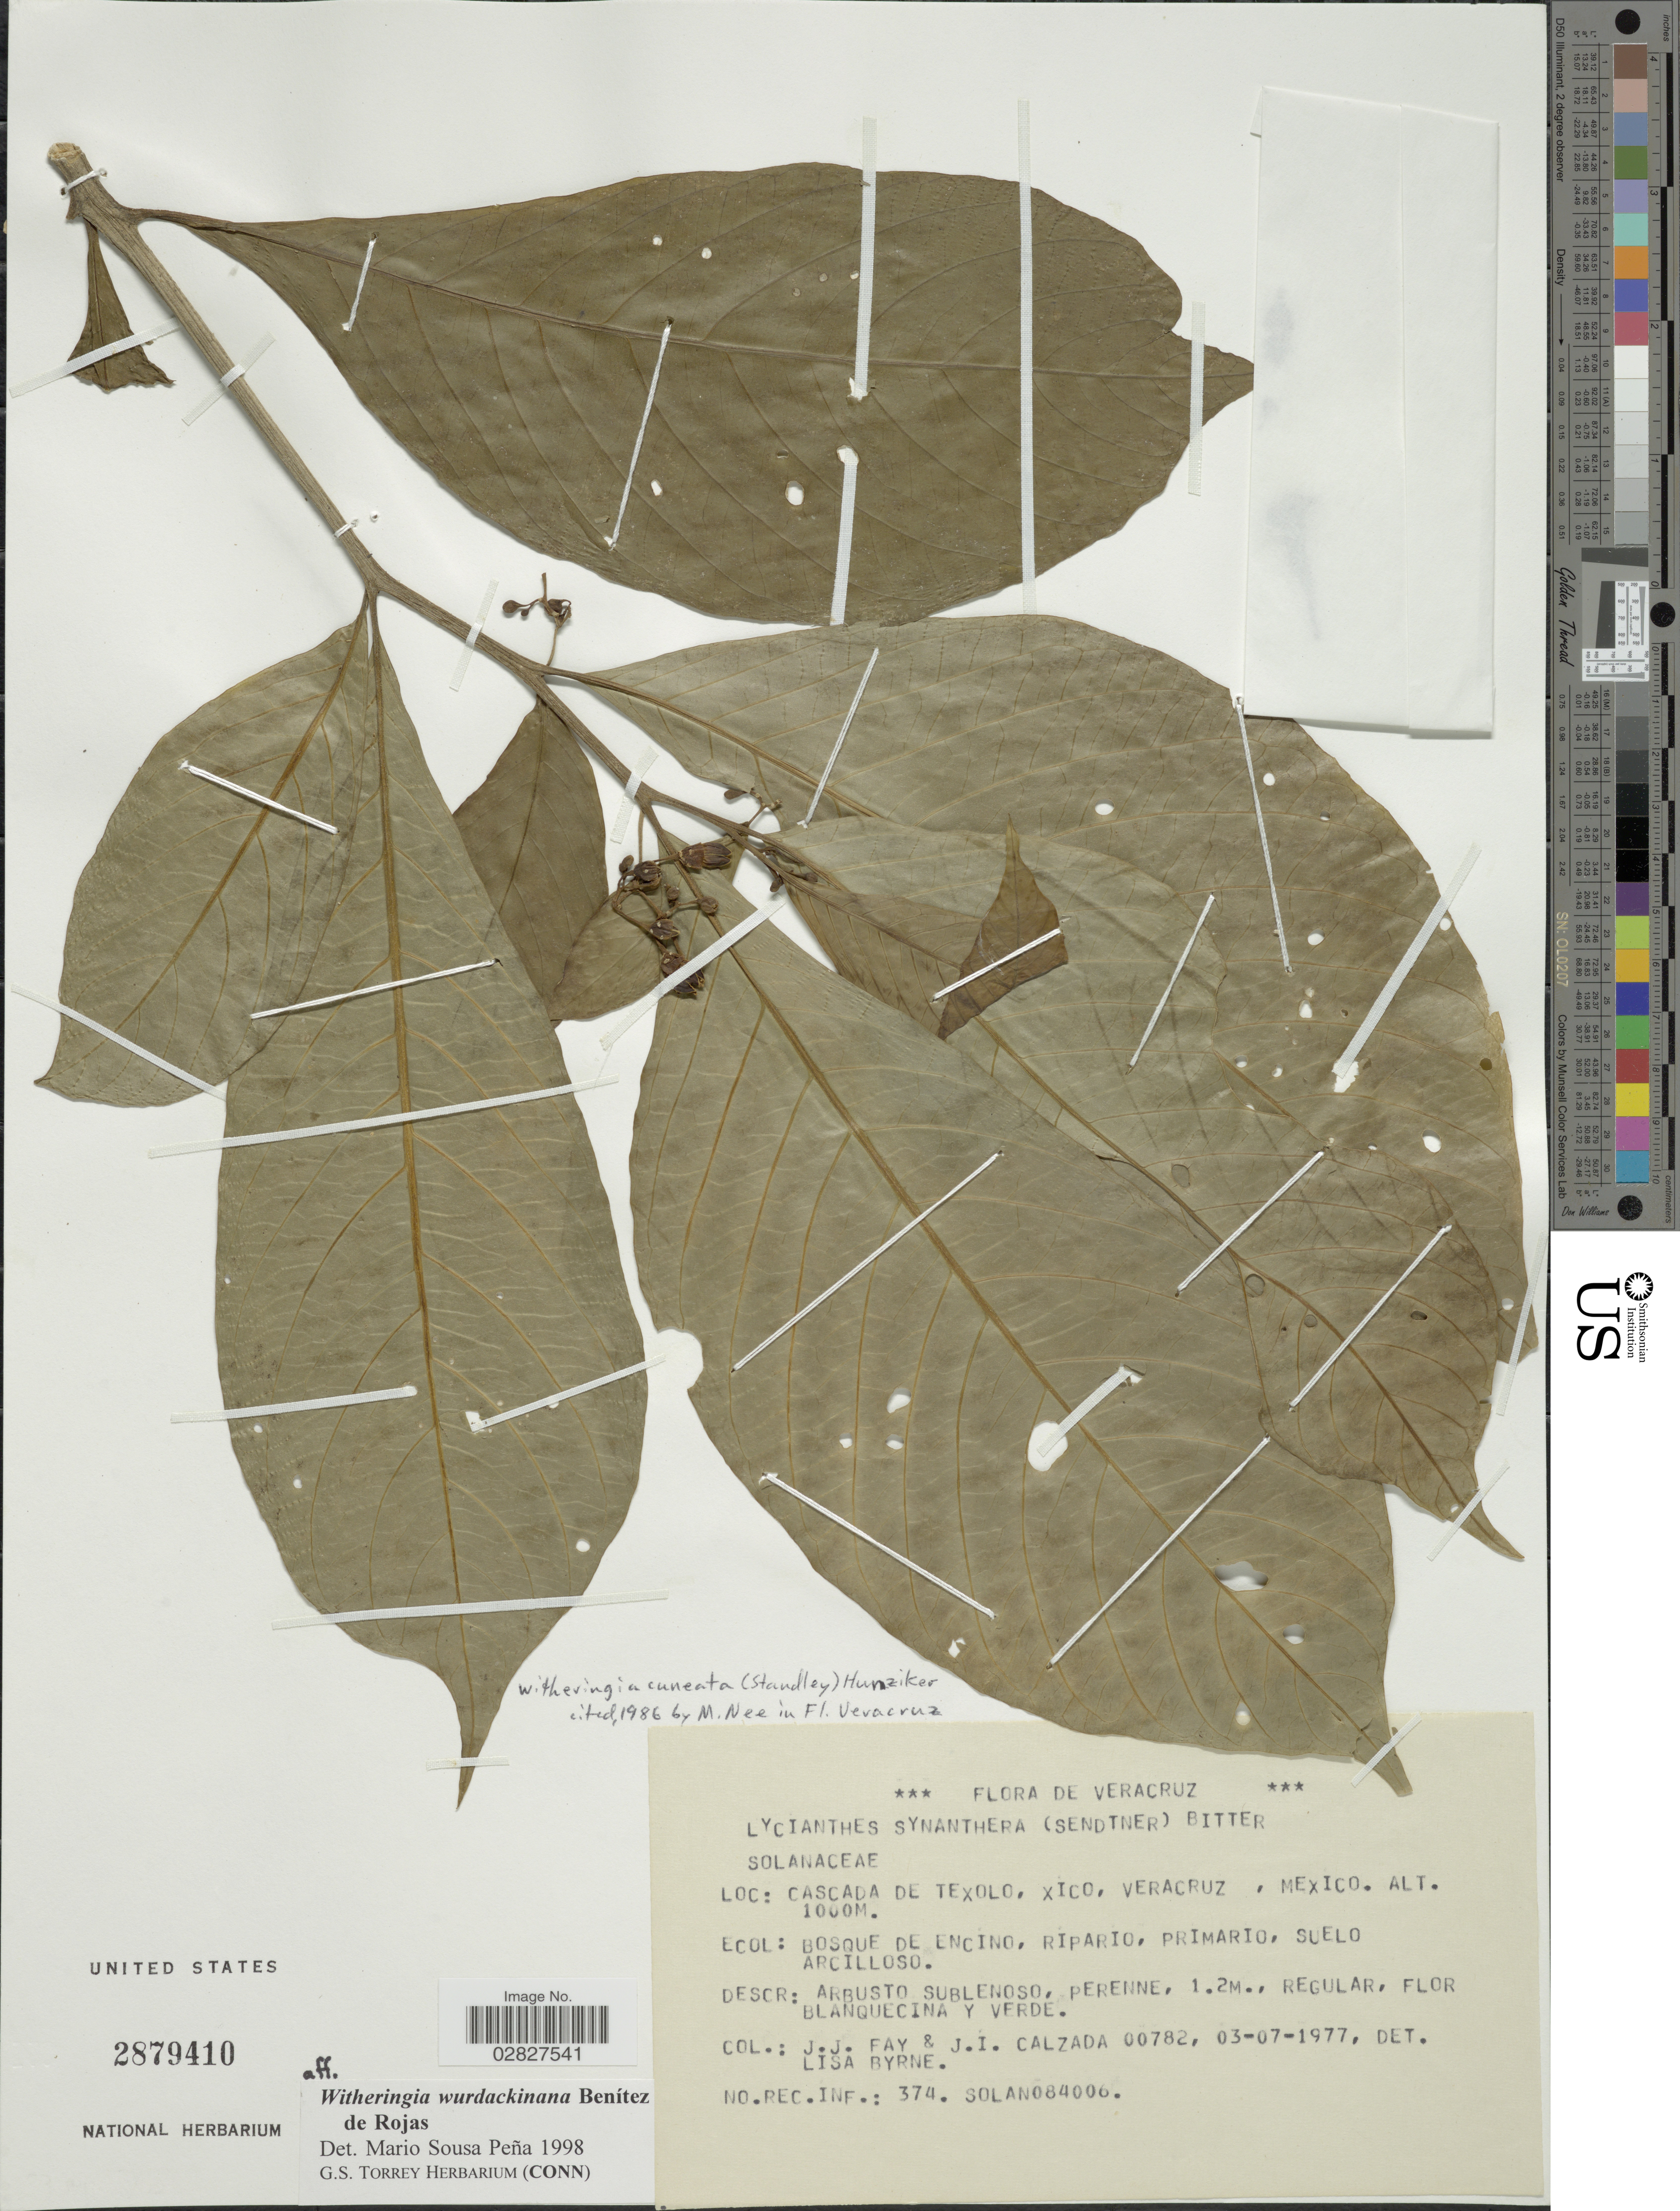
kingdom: Plantae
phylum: Tracheophyta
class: Magnoliopsida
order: Solanales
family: Solanaceae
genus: Witheringia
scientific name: Witheringia wurdackiana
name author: Benítez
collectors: J. Fay & J. I. Calzada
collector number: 00782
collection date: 1977-07-03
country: Mexico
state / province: Veracruz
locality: Veracruz. Cascada de Texolo, Xico, Veracruz.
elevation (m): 1000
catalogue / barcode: US 2879410